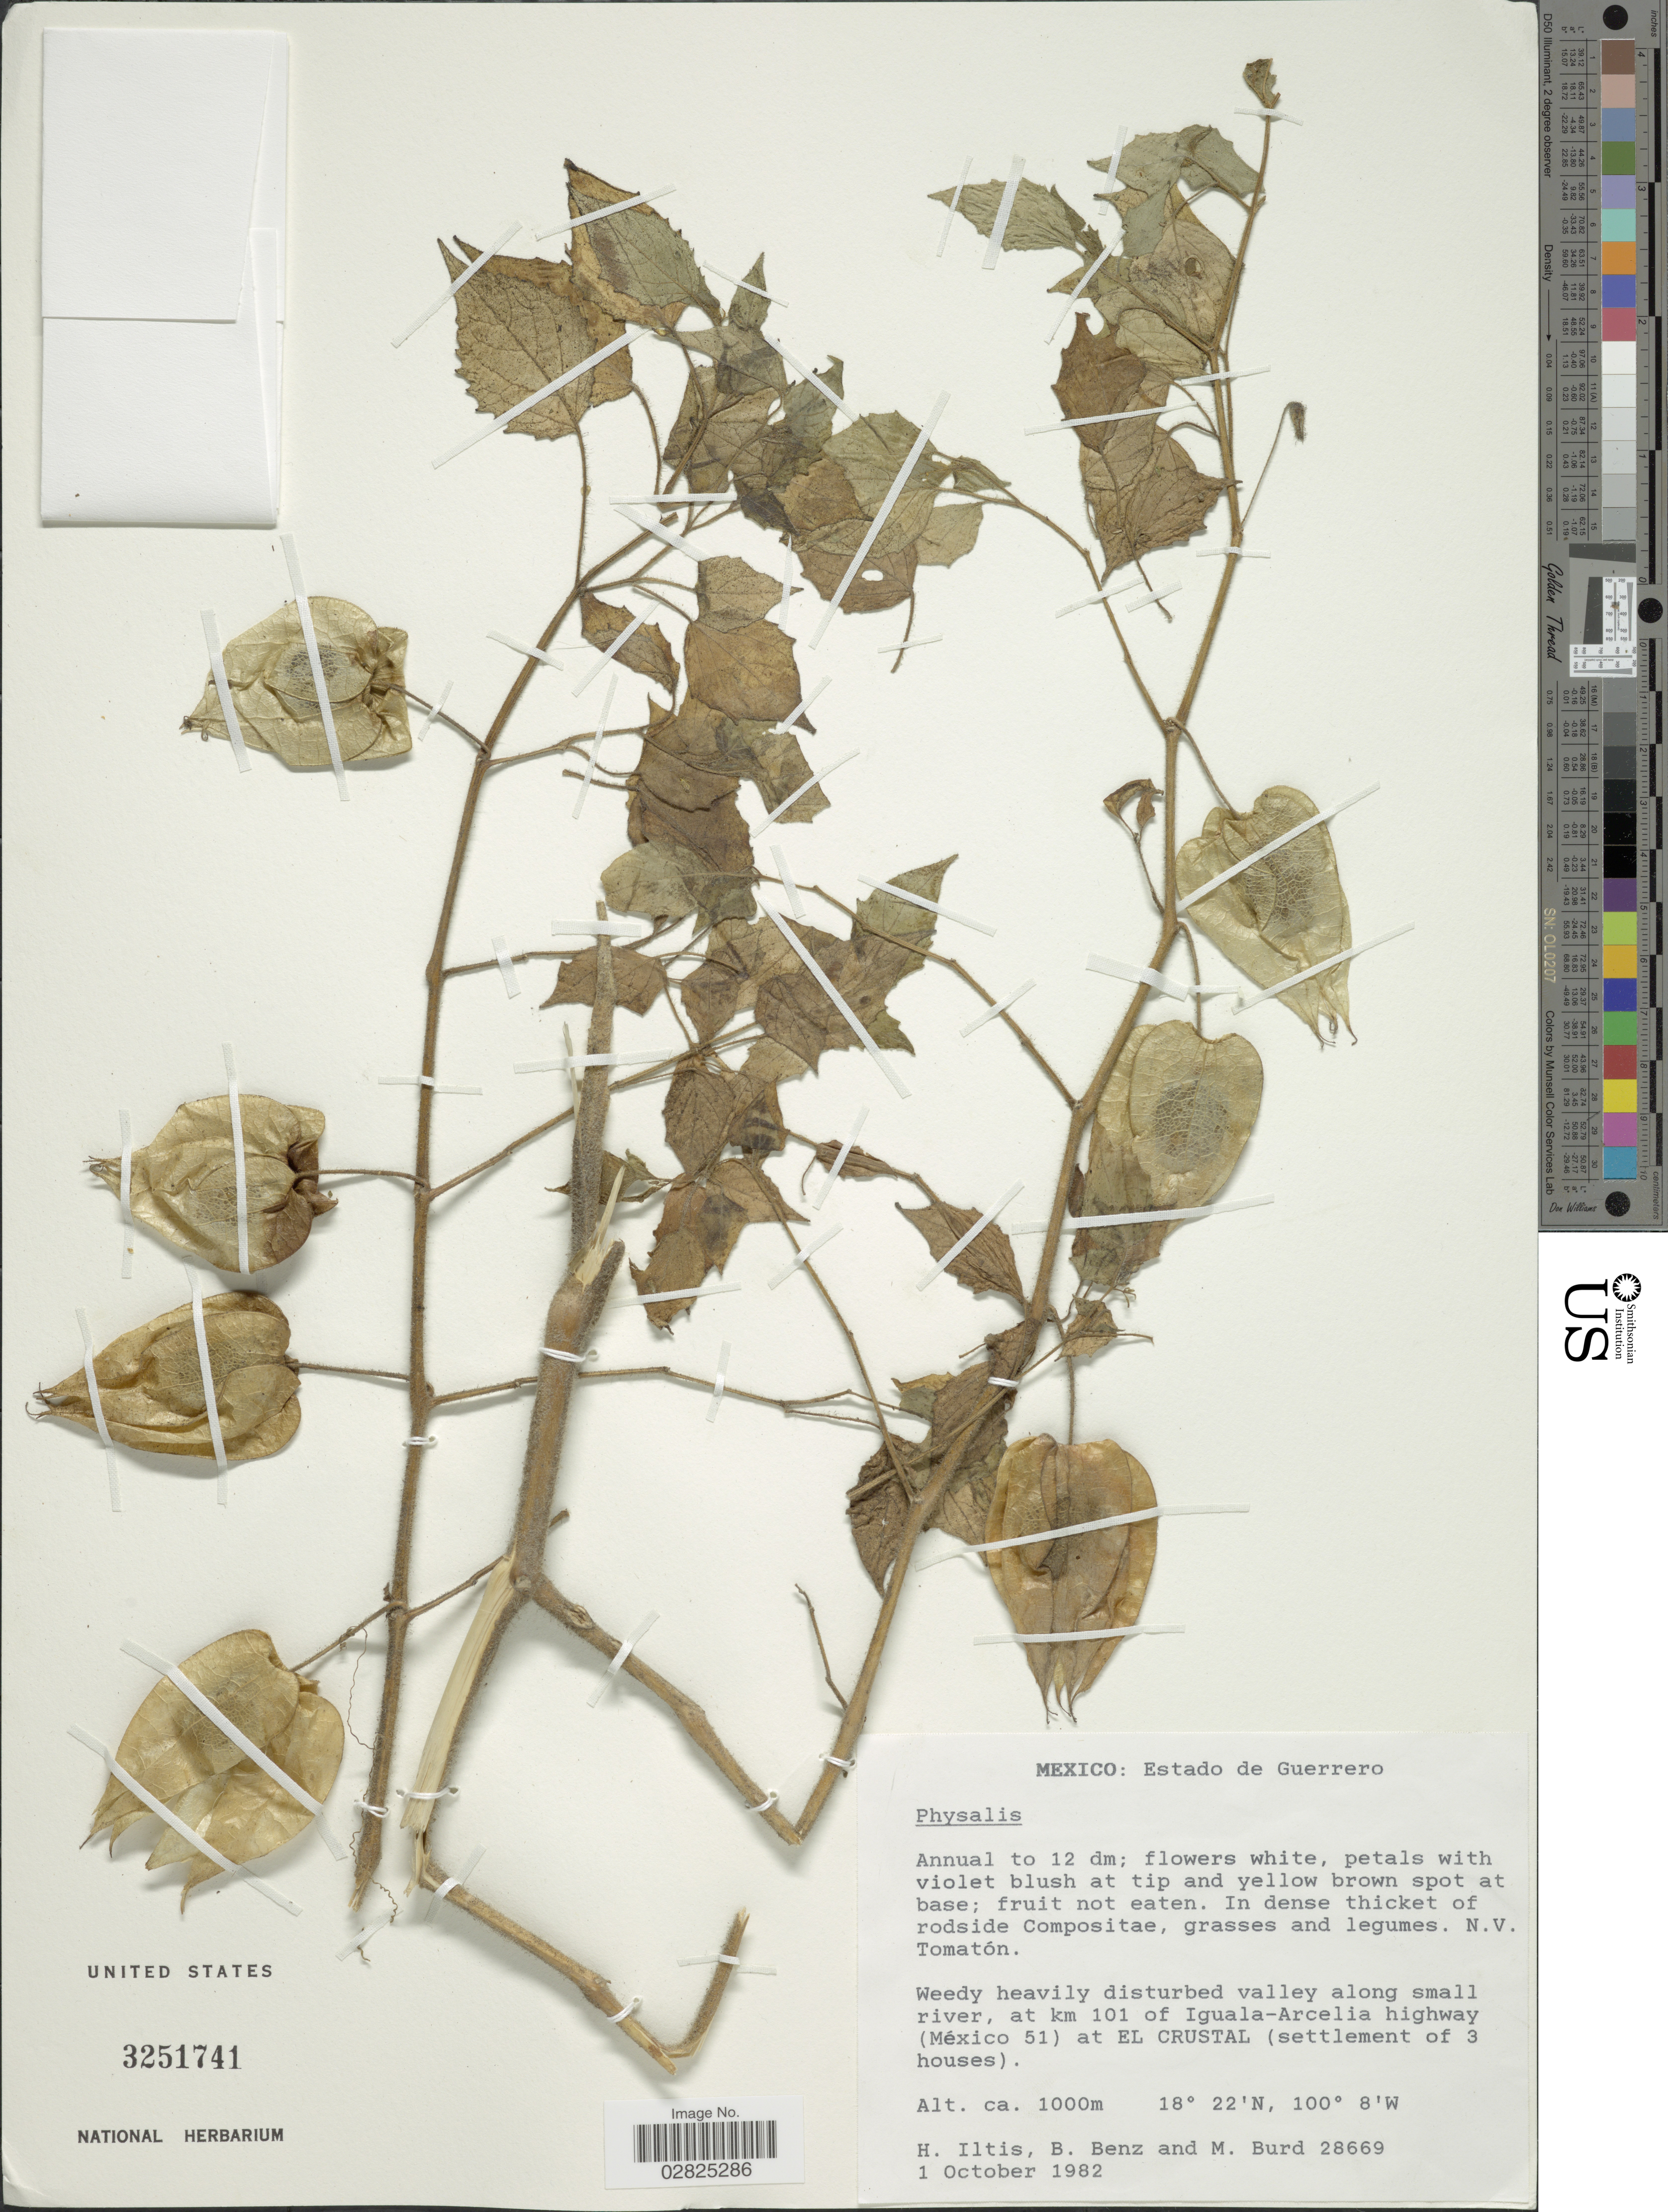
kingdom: Plantae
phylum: Tracheophyta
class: Magnoliopsida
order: Solanales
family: Solanaceae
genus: Physalis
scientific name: Physalis sp.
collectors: H. Iltis, B. Benz & M. Burd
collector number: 28669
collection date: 1982-10-01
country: Mexico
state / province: Guerrero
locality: Weedy heavily disturbed valley along small river, at km 101 of Iguala-Arcelia highway (México 51) at El Crustal (settlement of 3 houses).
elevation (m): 1000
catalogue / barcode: US 3251741